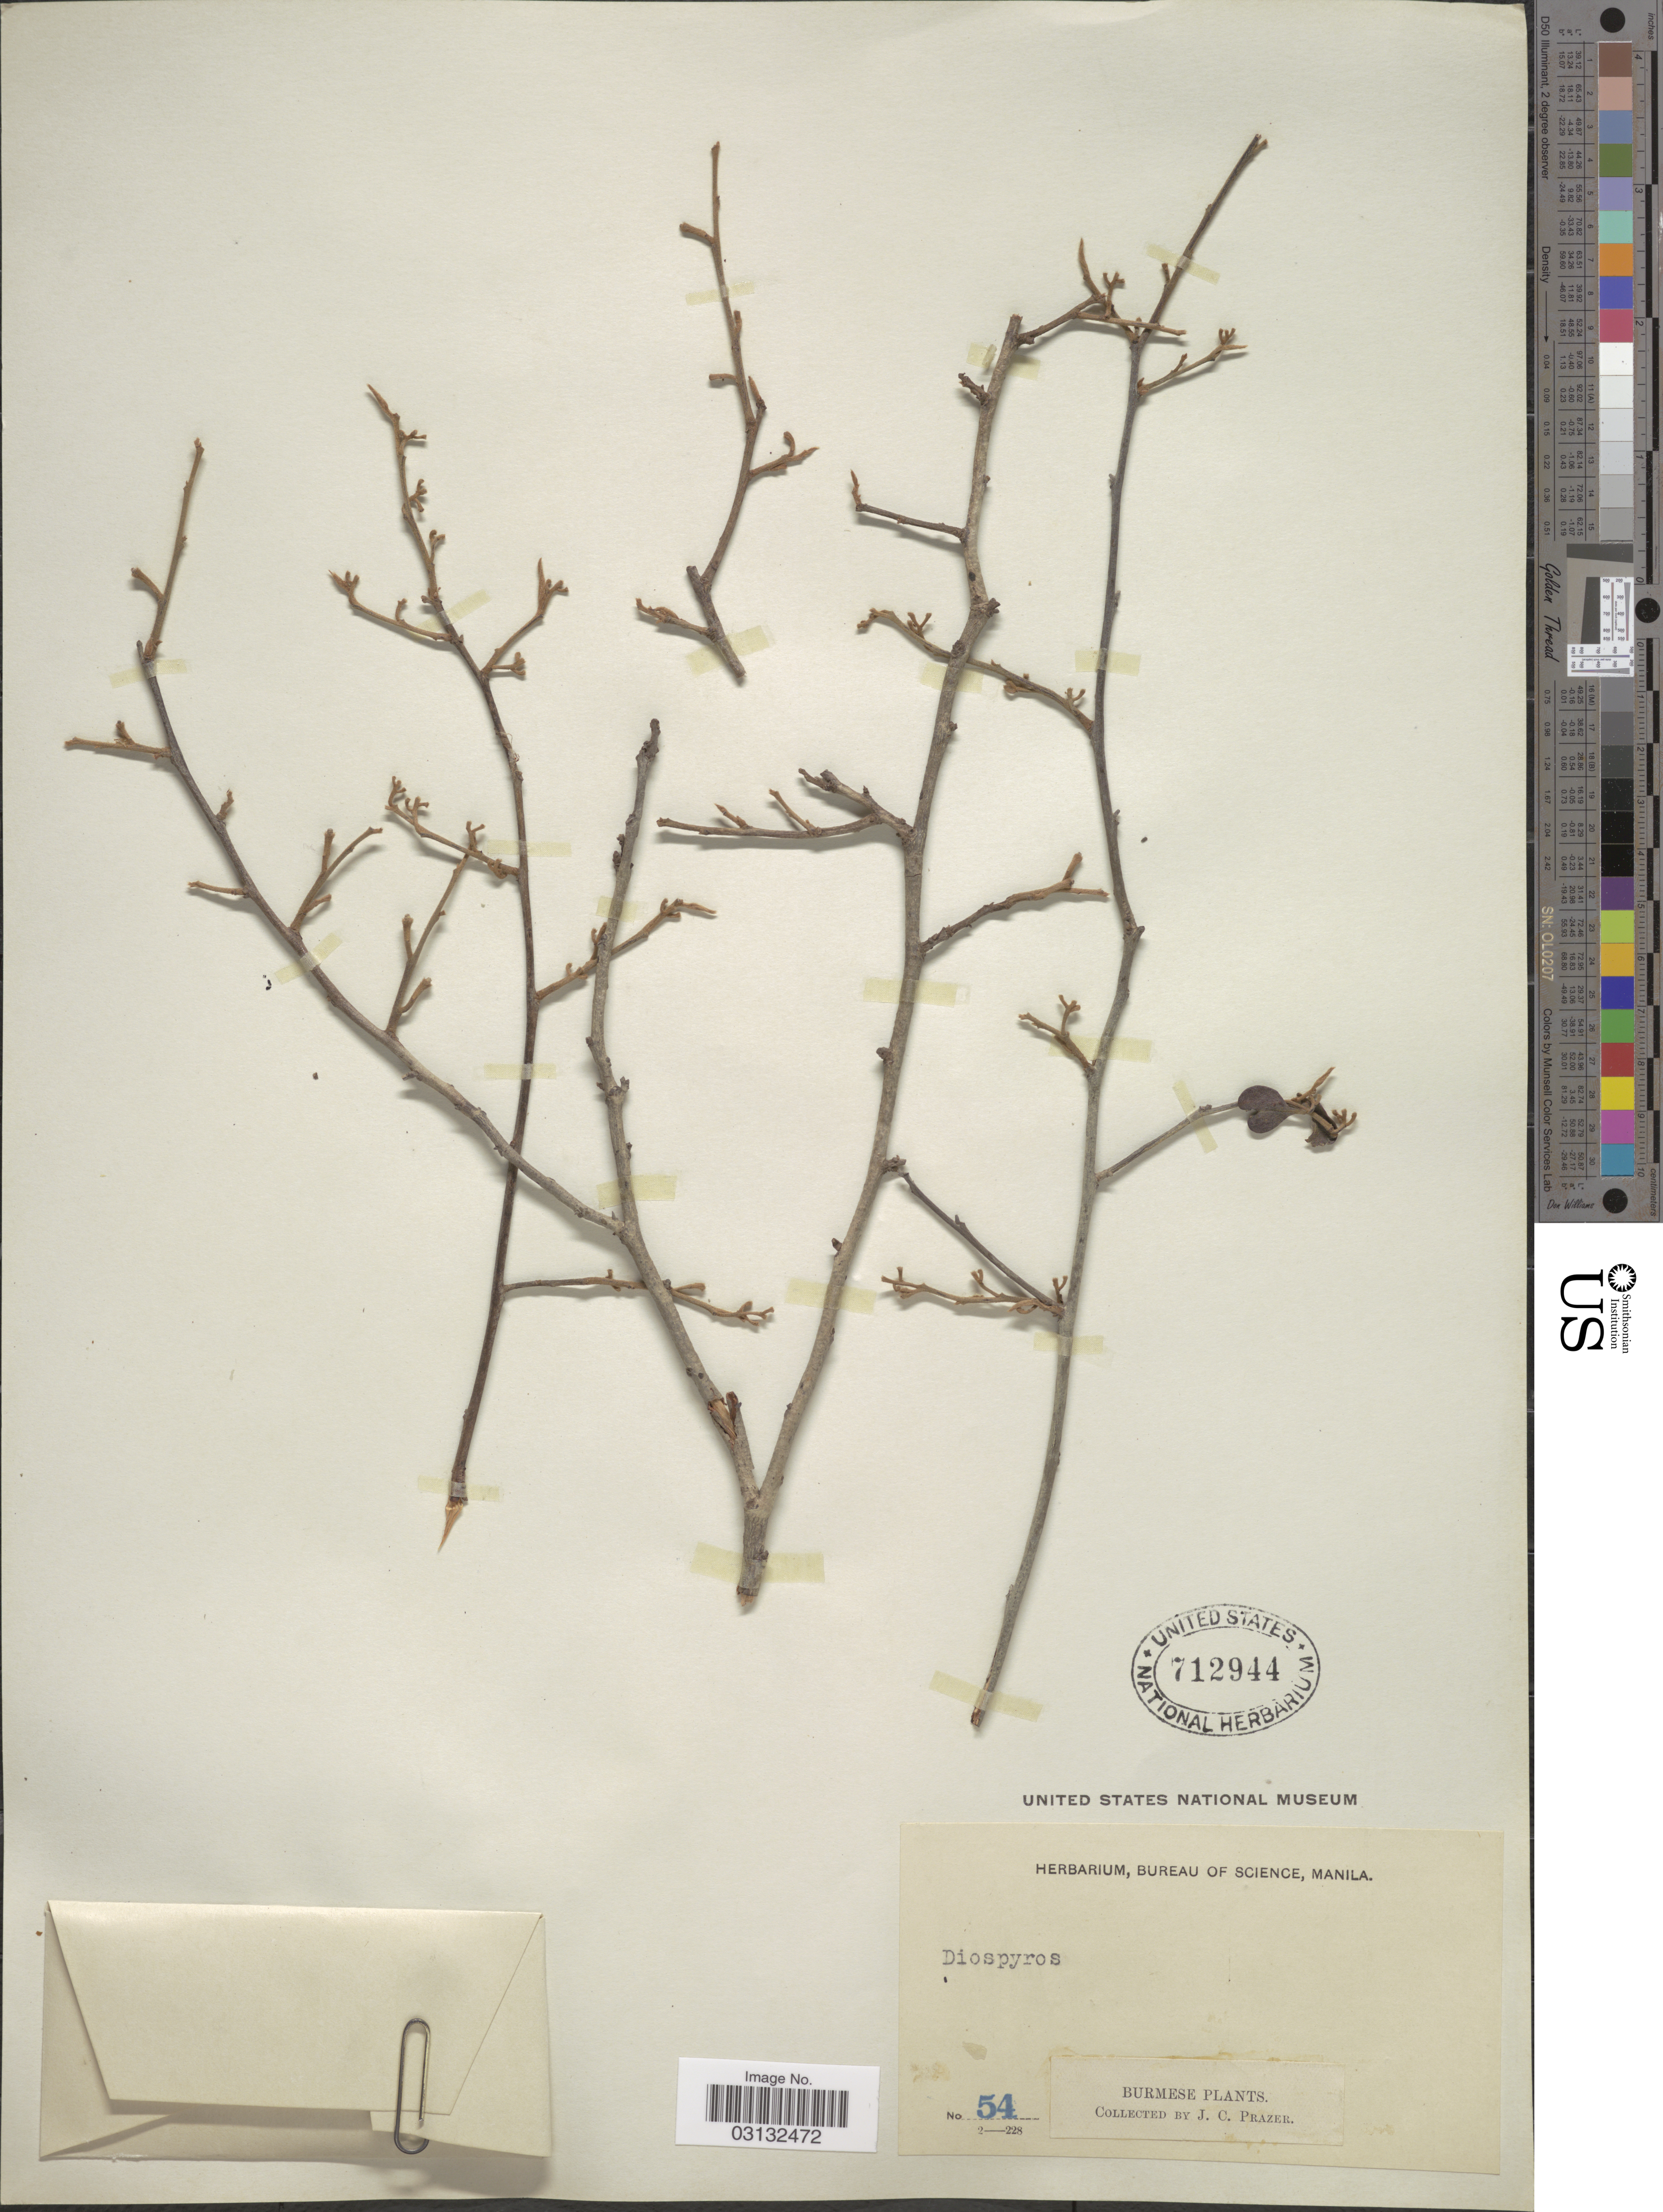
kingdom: Plantae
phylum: Tracheophyta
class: Magnoliopsida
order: Ericales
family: Ebenaceae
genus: Diospyros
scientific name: Diospyros sp.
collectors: J. Prazer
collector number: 54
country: Myanmar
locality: Burmese.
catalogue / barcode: US 712944